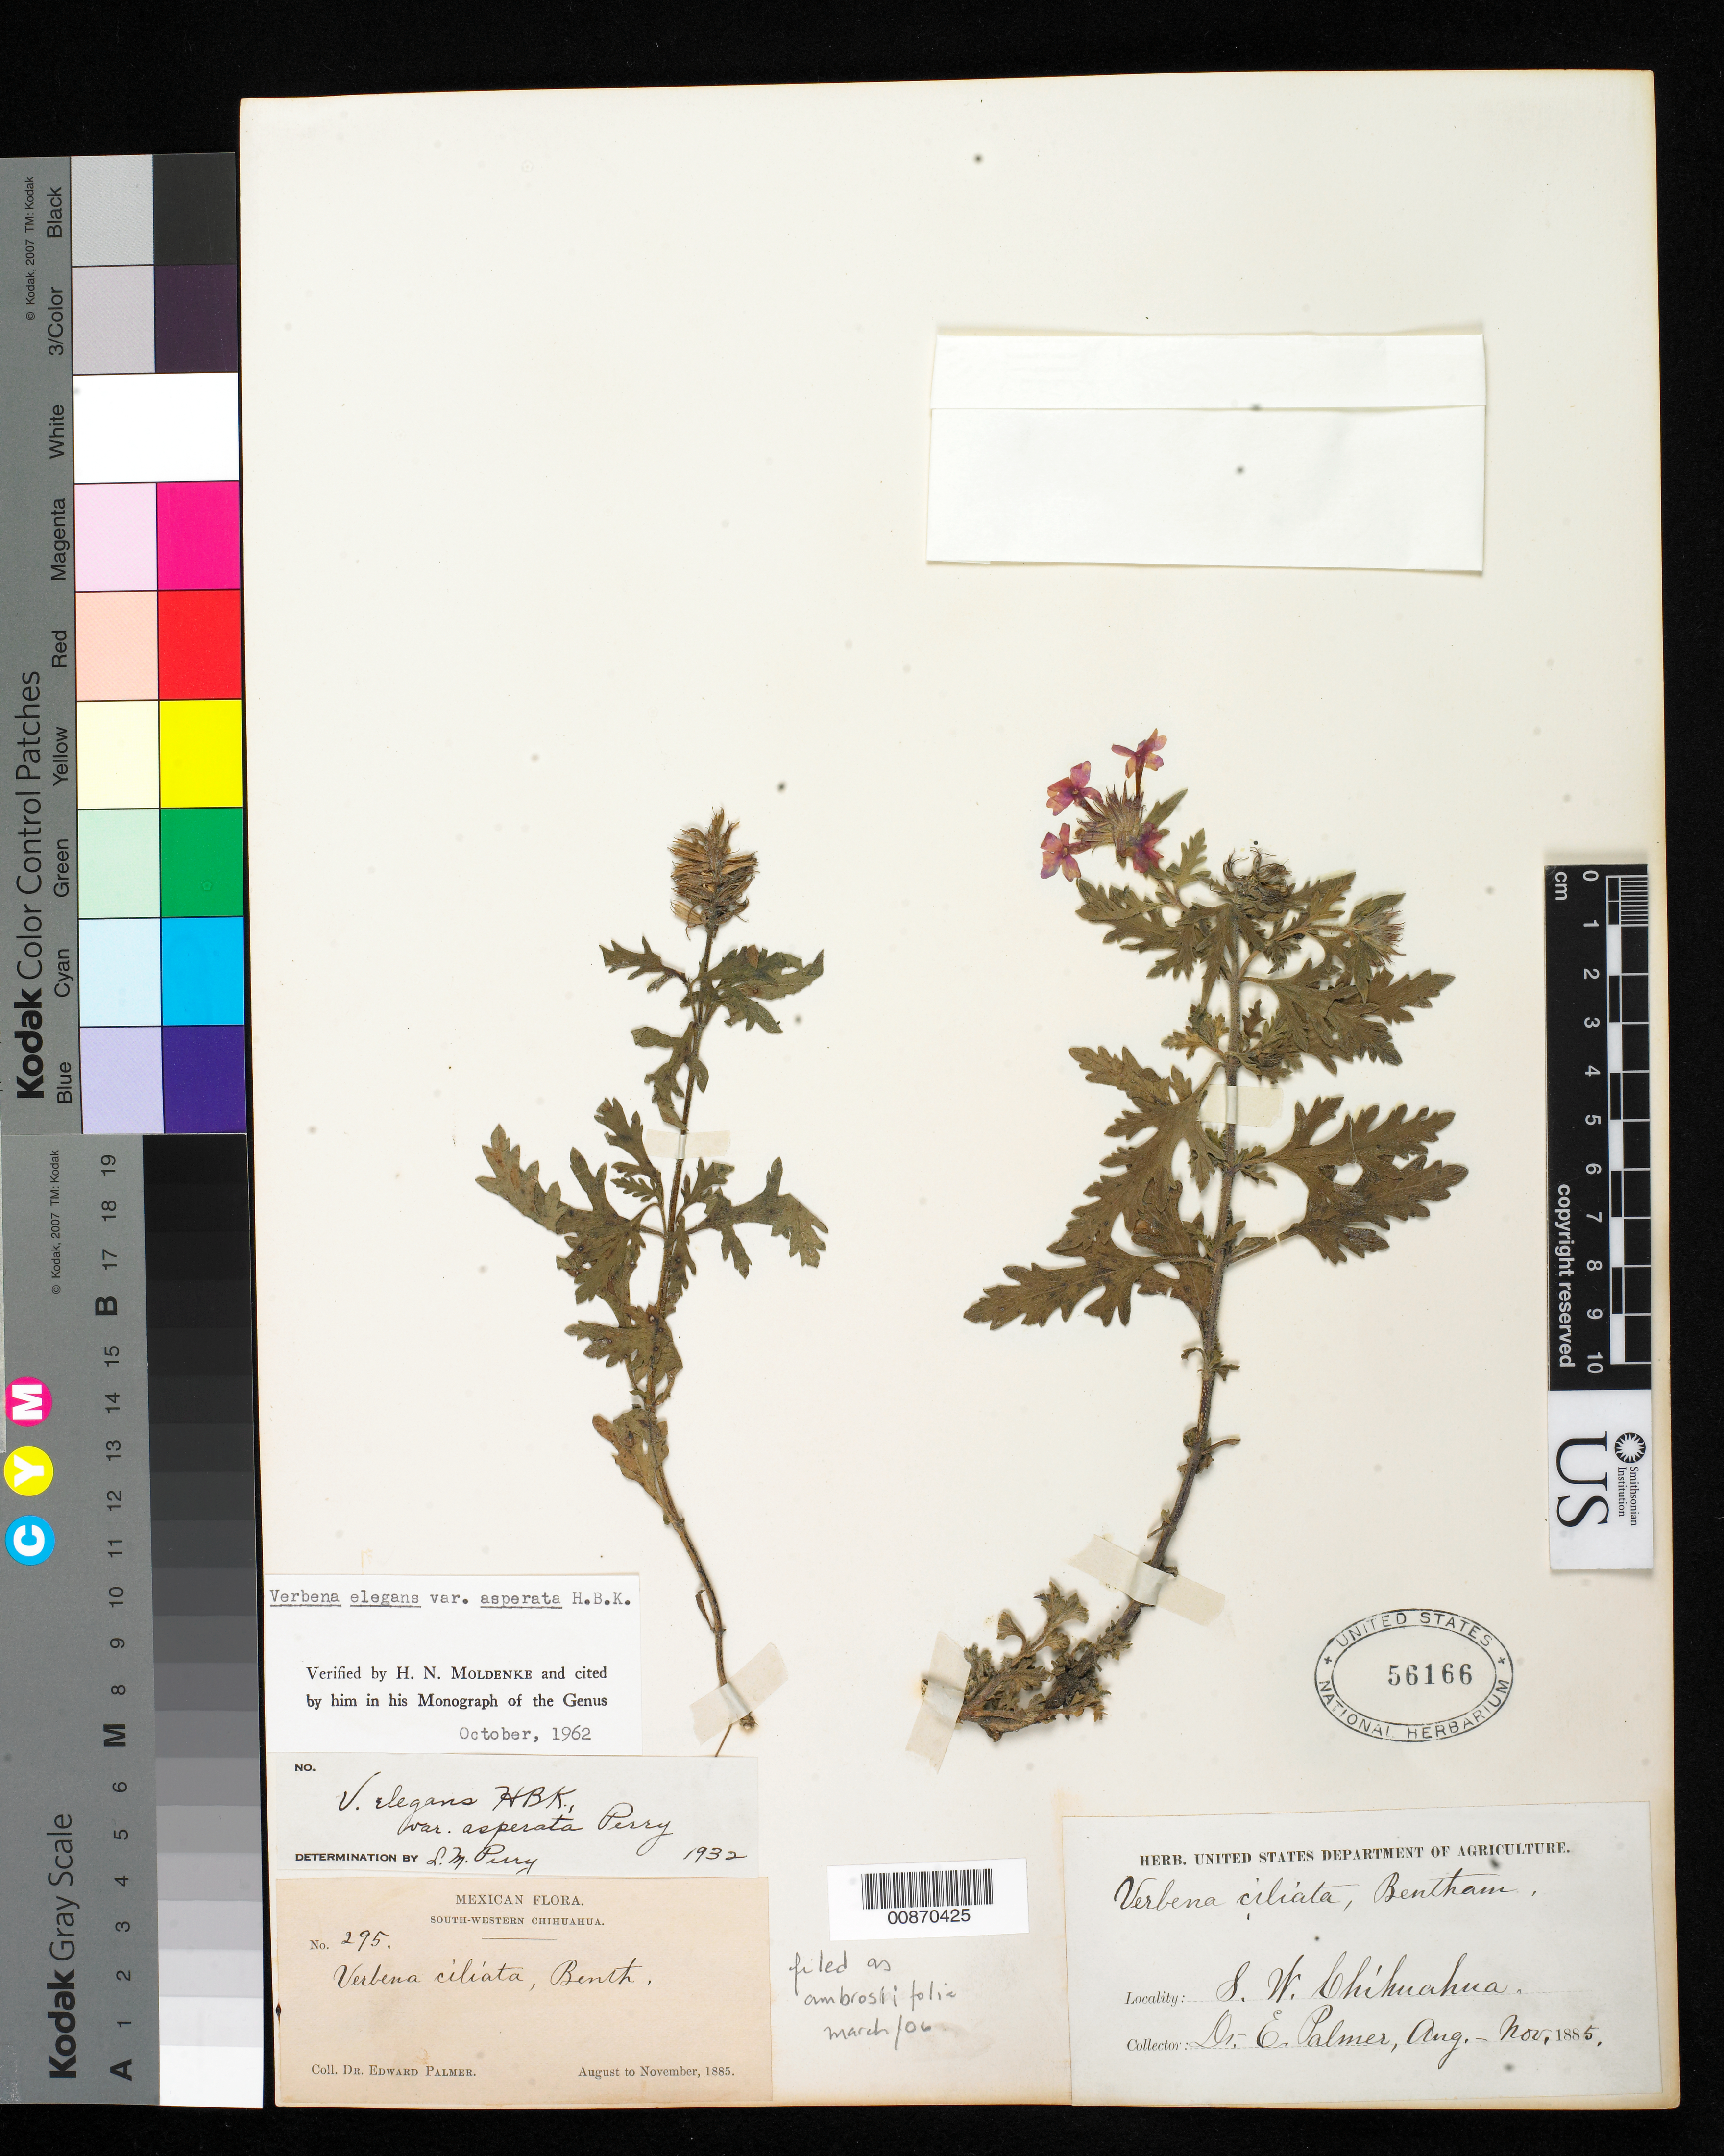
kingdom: Plantae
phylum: Tracheophyta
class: Magnoliopsida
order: Lamiales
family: Verbenaceae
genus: Verbena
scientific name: Verbena ambrosiifolia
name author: Rydb. ex Small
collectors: E. Palmer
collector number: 295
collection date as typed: Aug 1885 to -- Nov 1885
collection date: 1885-08/1885-11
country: Mexico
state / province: Chihuahua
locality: South-Western Chihuahua.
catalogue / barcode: US 56166